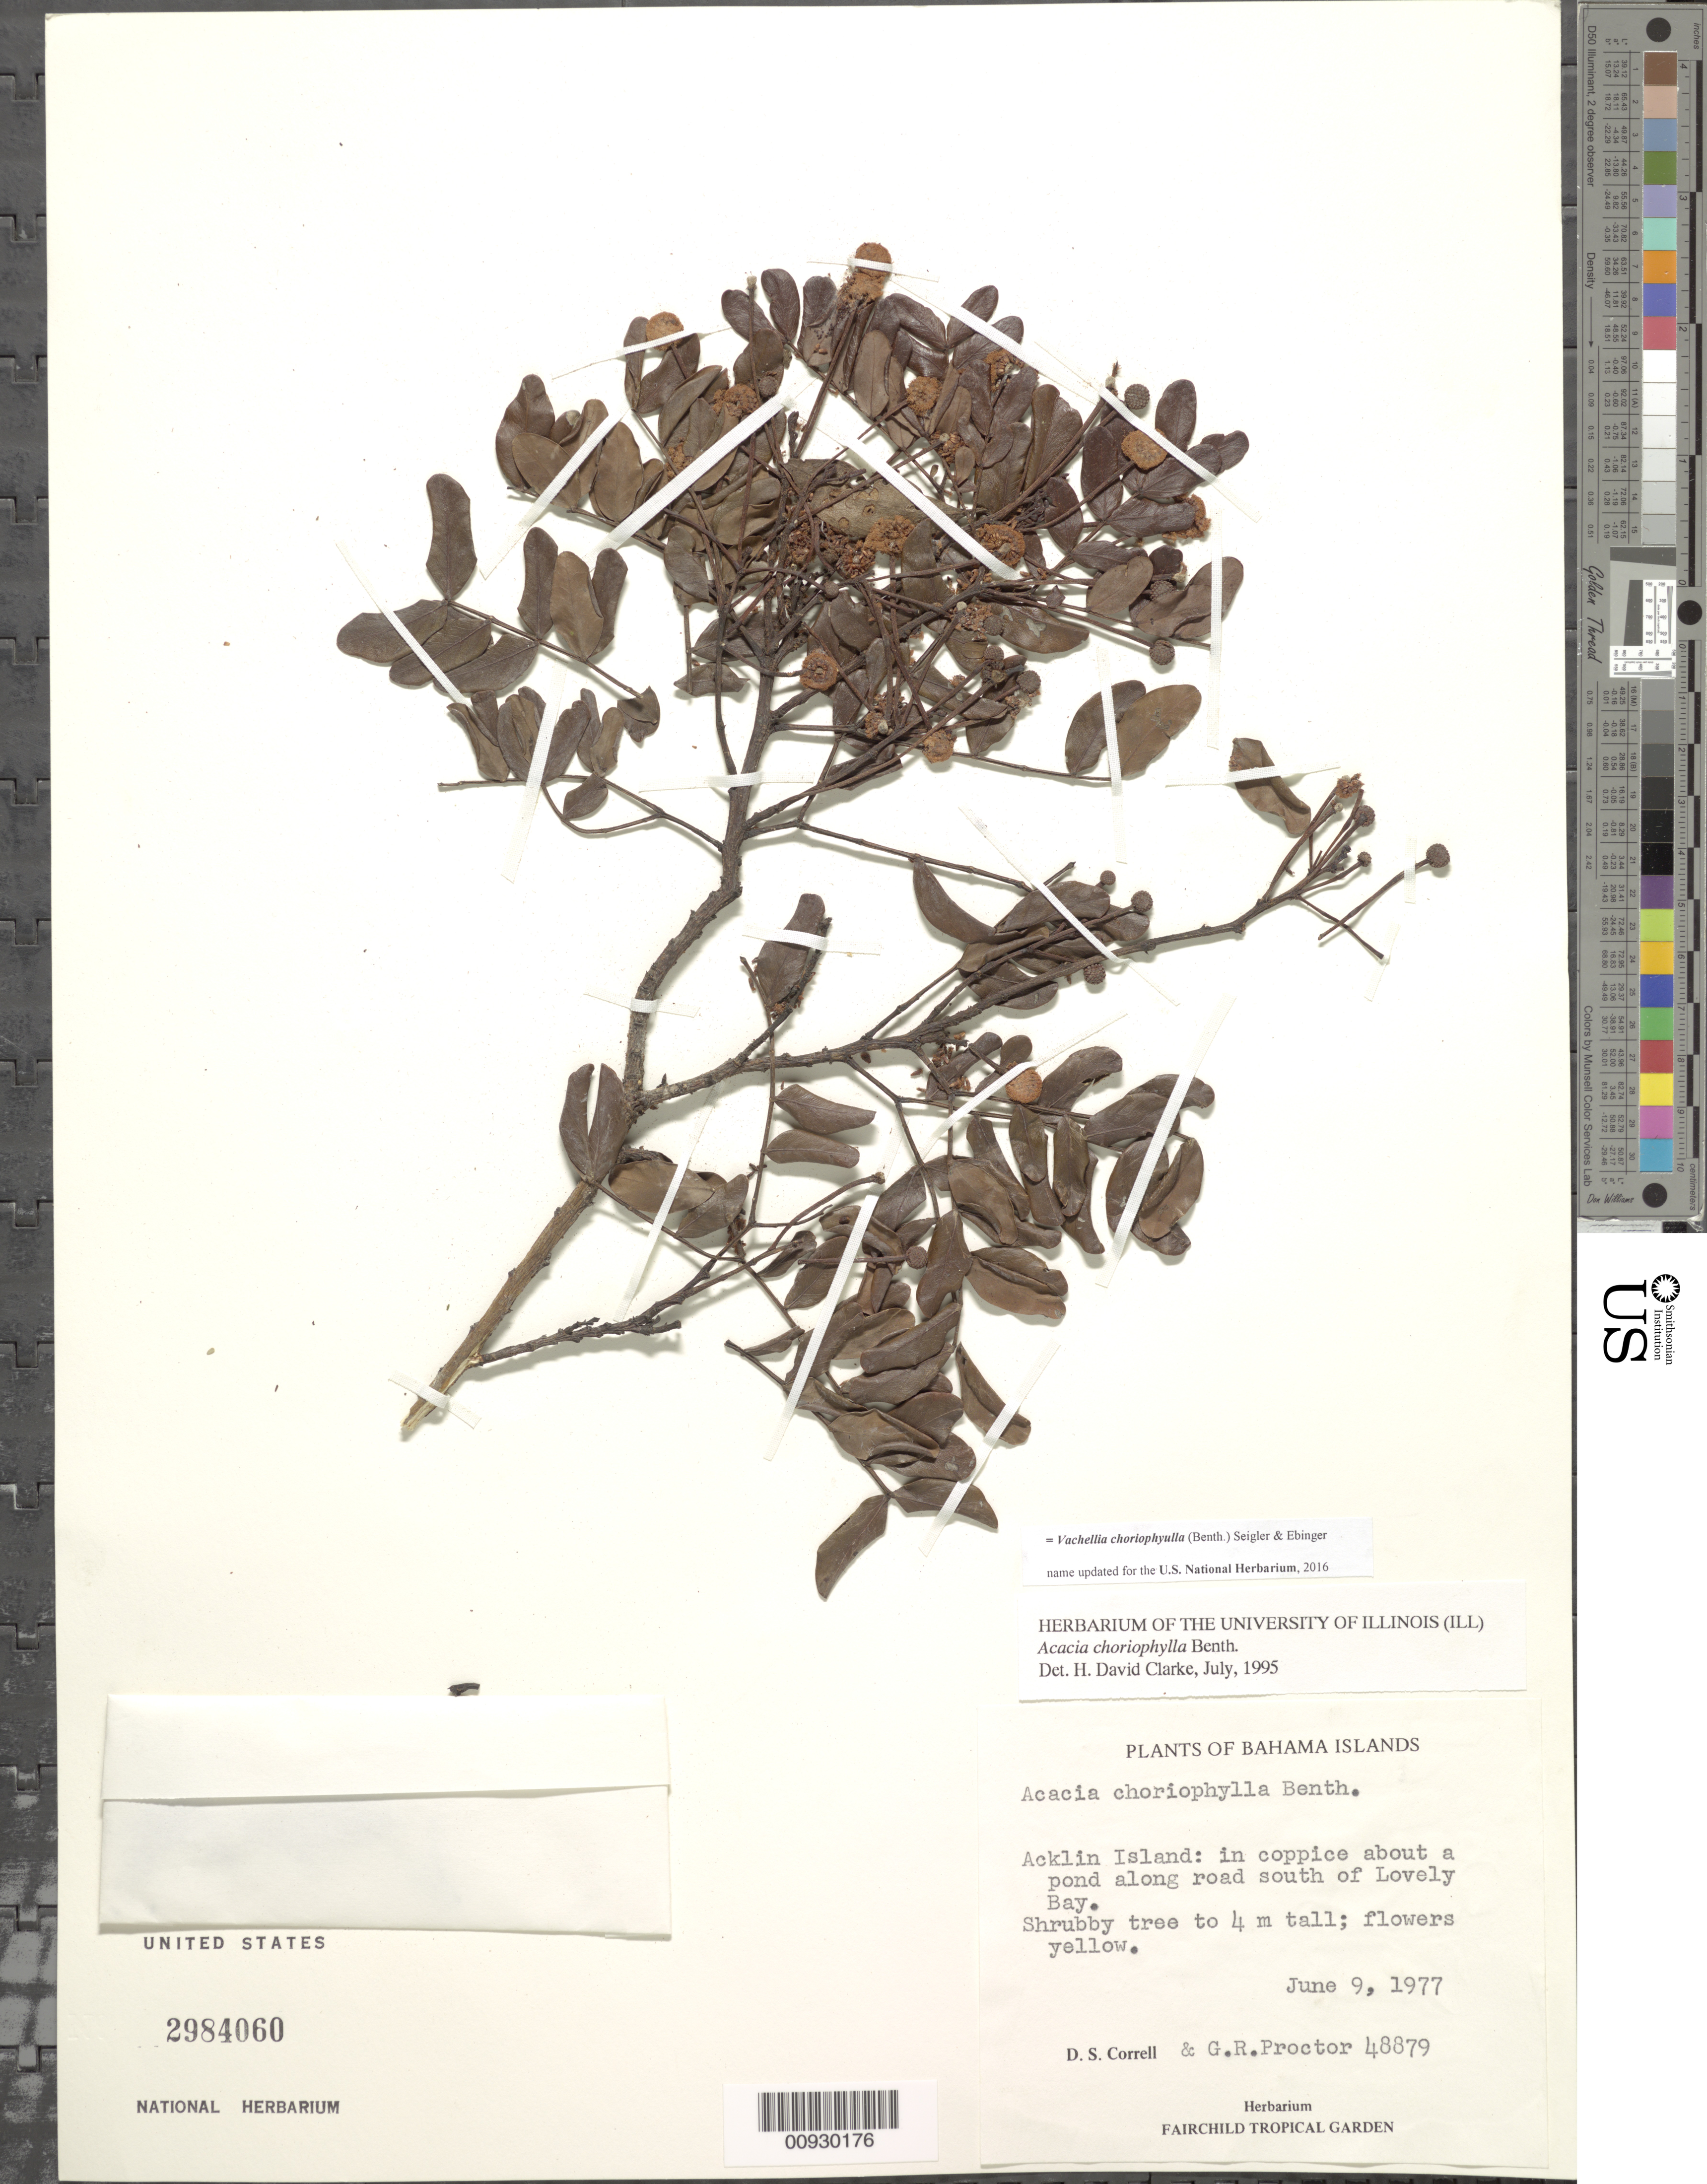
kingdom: Plantae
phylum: Tracheophyta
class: Magnoliopsida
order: Fabales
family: Fabaceae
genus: Vachellia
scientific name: Vachellia choriophylla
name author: (Benth.) Seigler & Ebinger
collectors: D. S. Correll & G. R. Proctor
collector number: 48879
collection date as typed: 09 Jun 1977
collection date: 1977-06-09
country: Bahamas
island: Acklins I.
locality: along road south of Lovely Bay.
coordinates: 0 N, 0 E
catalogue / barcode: US 2984060